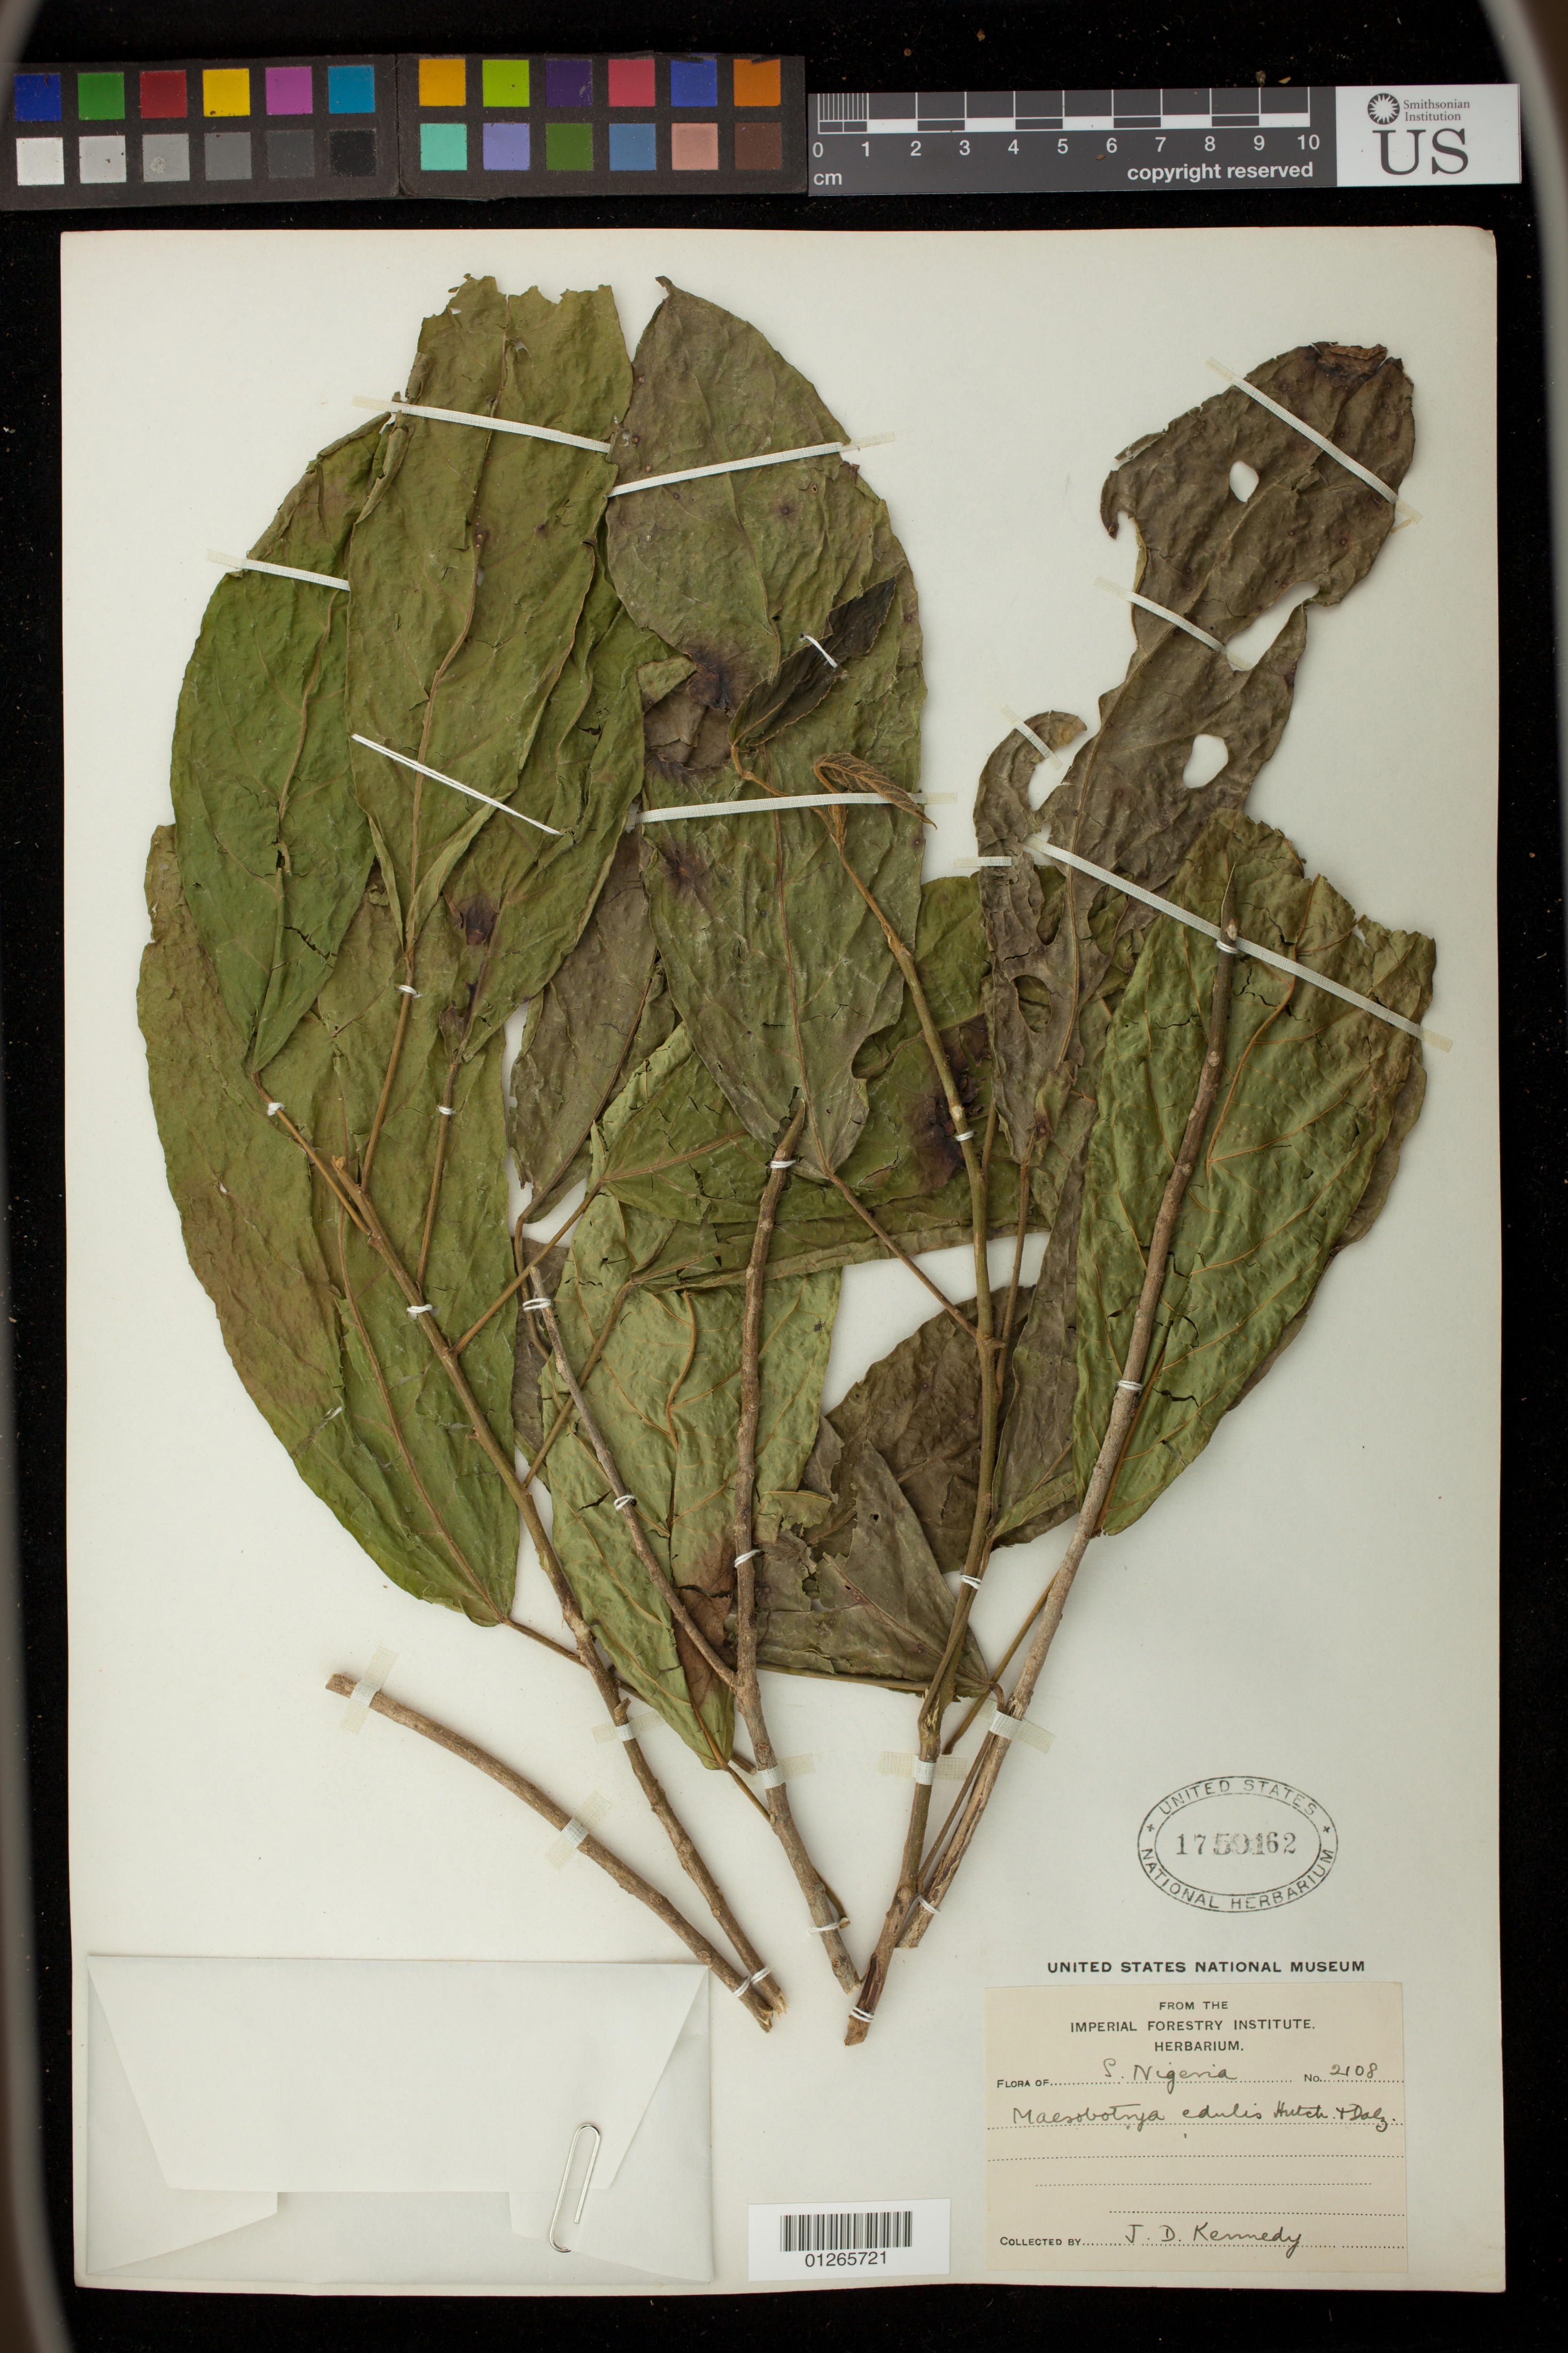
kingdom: Plantae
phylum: Tracheophyta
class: Magnoliopsida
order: Malpighiales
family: Phyllanthaceae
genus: Maesobotrya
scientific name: Maesobotrya barteri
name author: (Baill.) Hutch.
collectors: J. D. Kennedy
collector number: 2108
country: Nigeria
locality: S. Nigeria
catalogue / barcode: US 1759162